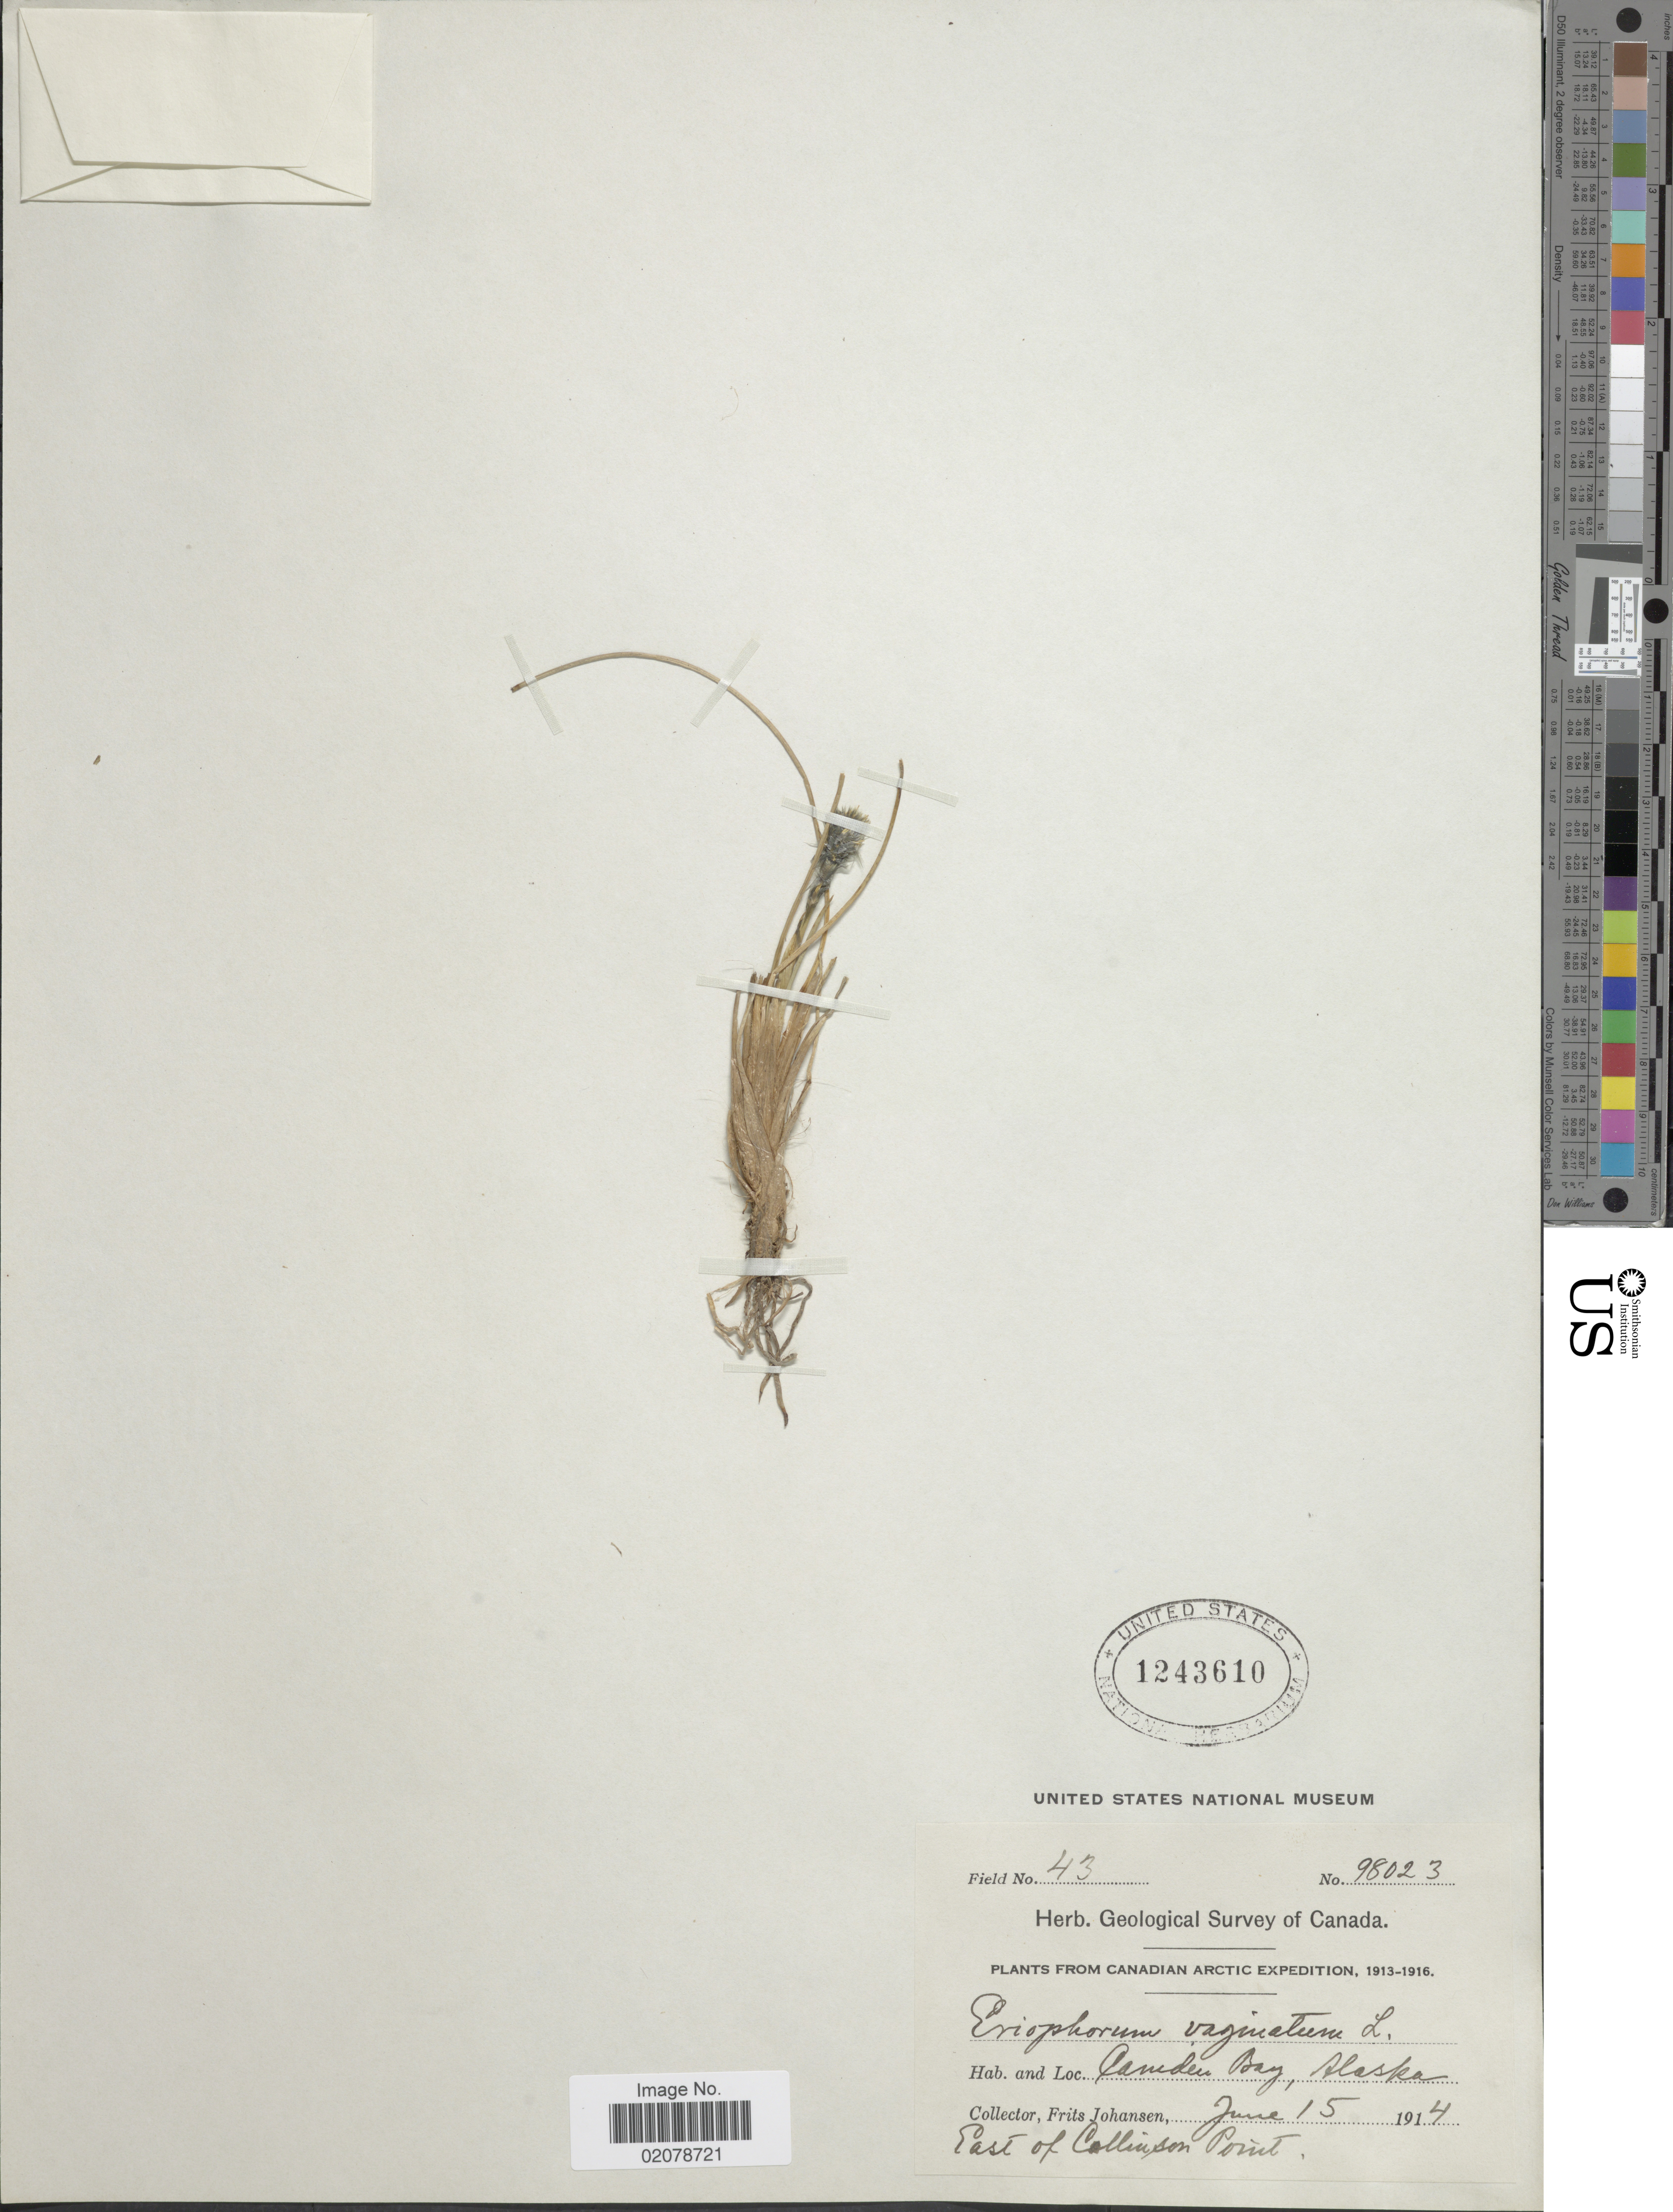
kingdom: Plantae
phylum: Tracheophyta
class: Liliopsida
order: Poales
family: Cyperaceae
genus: Eriophorum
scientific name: Eriophorum vaginatum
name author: L.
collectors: F. Johansen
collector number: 98023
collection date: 1914-06-15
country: United States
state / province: Alaska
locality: Camden Bay, Alaska. East of Collinson Point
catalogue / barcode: US 1243610